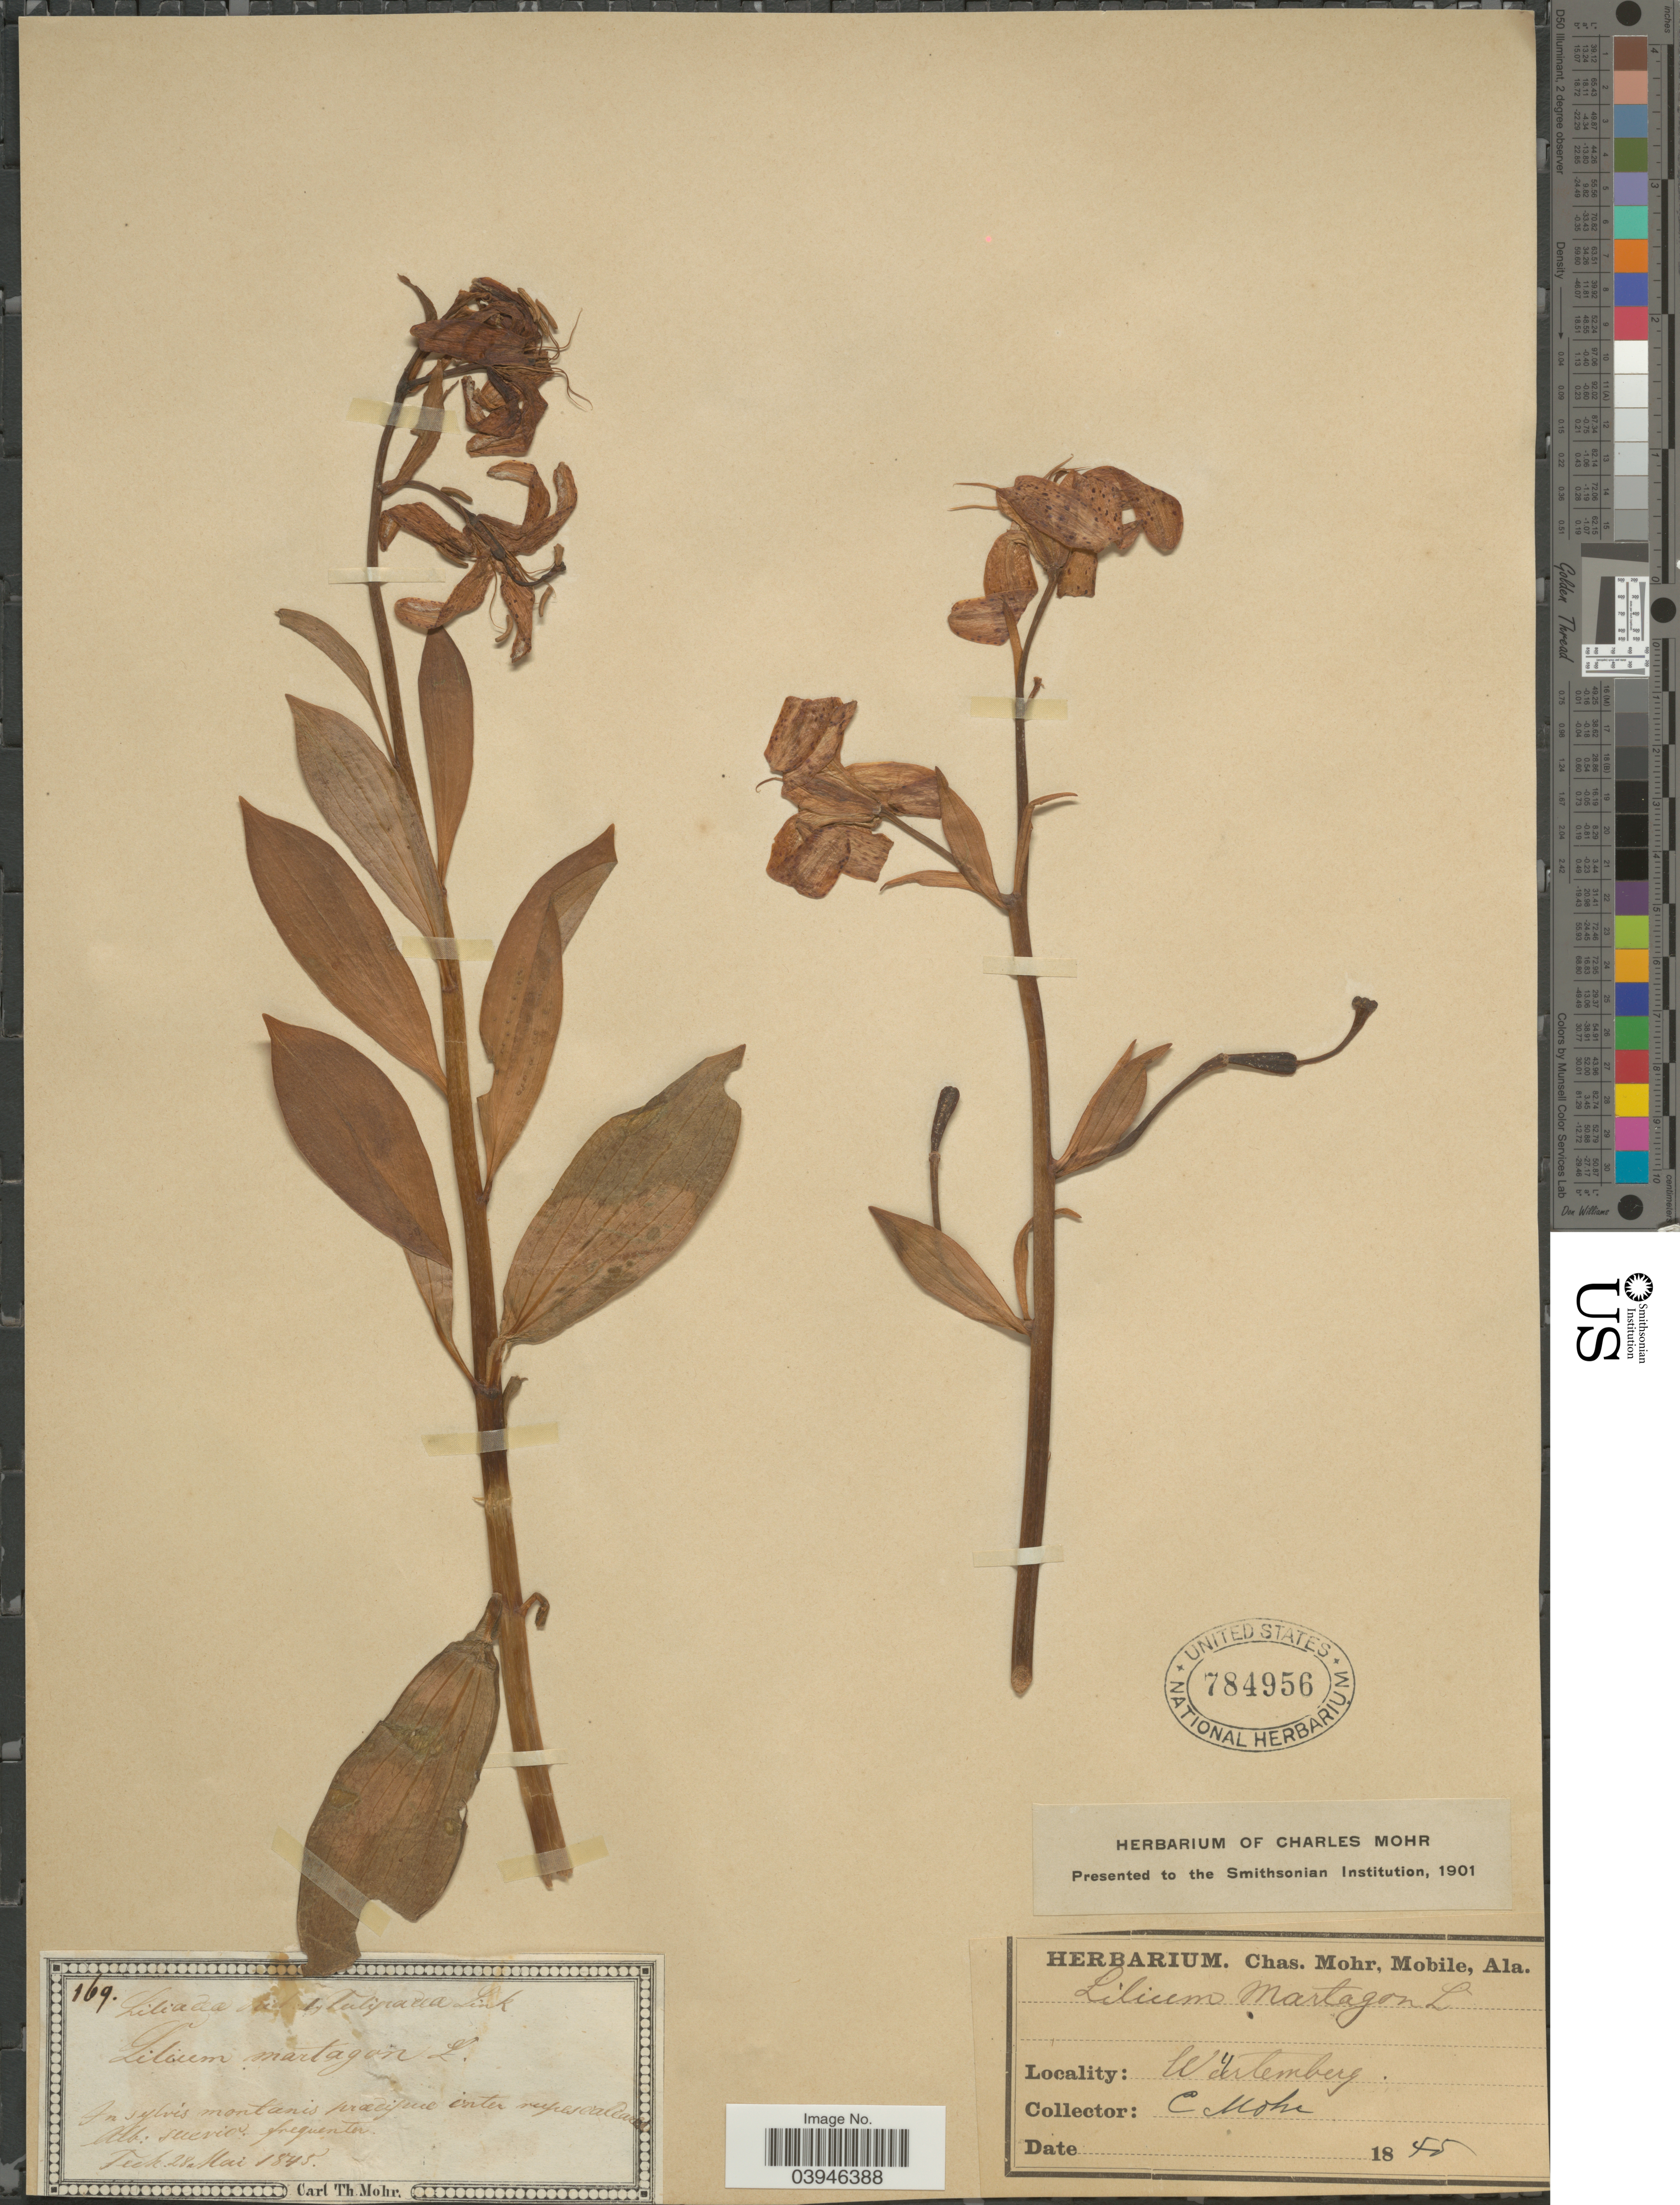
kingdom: Plantae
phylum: Tracheophyta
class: Liliopsida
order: Liliales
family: Liliaceae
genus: Lilium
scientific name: Lilium martagon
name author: L.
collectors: Mohr, C. T. (herbarium)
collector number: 169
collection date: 1845-05-28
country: Germany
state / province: Baden-Württemberg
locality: In sylvis montanis praecipice inter rupes calcares. Alb: suecica frequentor. Wurtemberg.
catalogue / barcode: US 784956